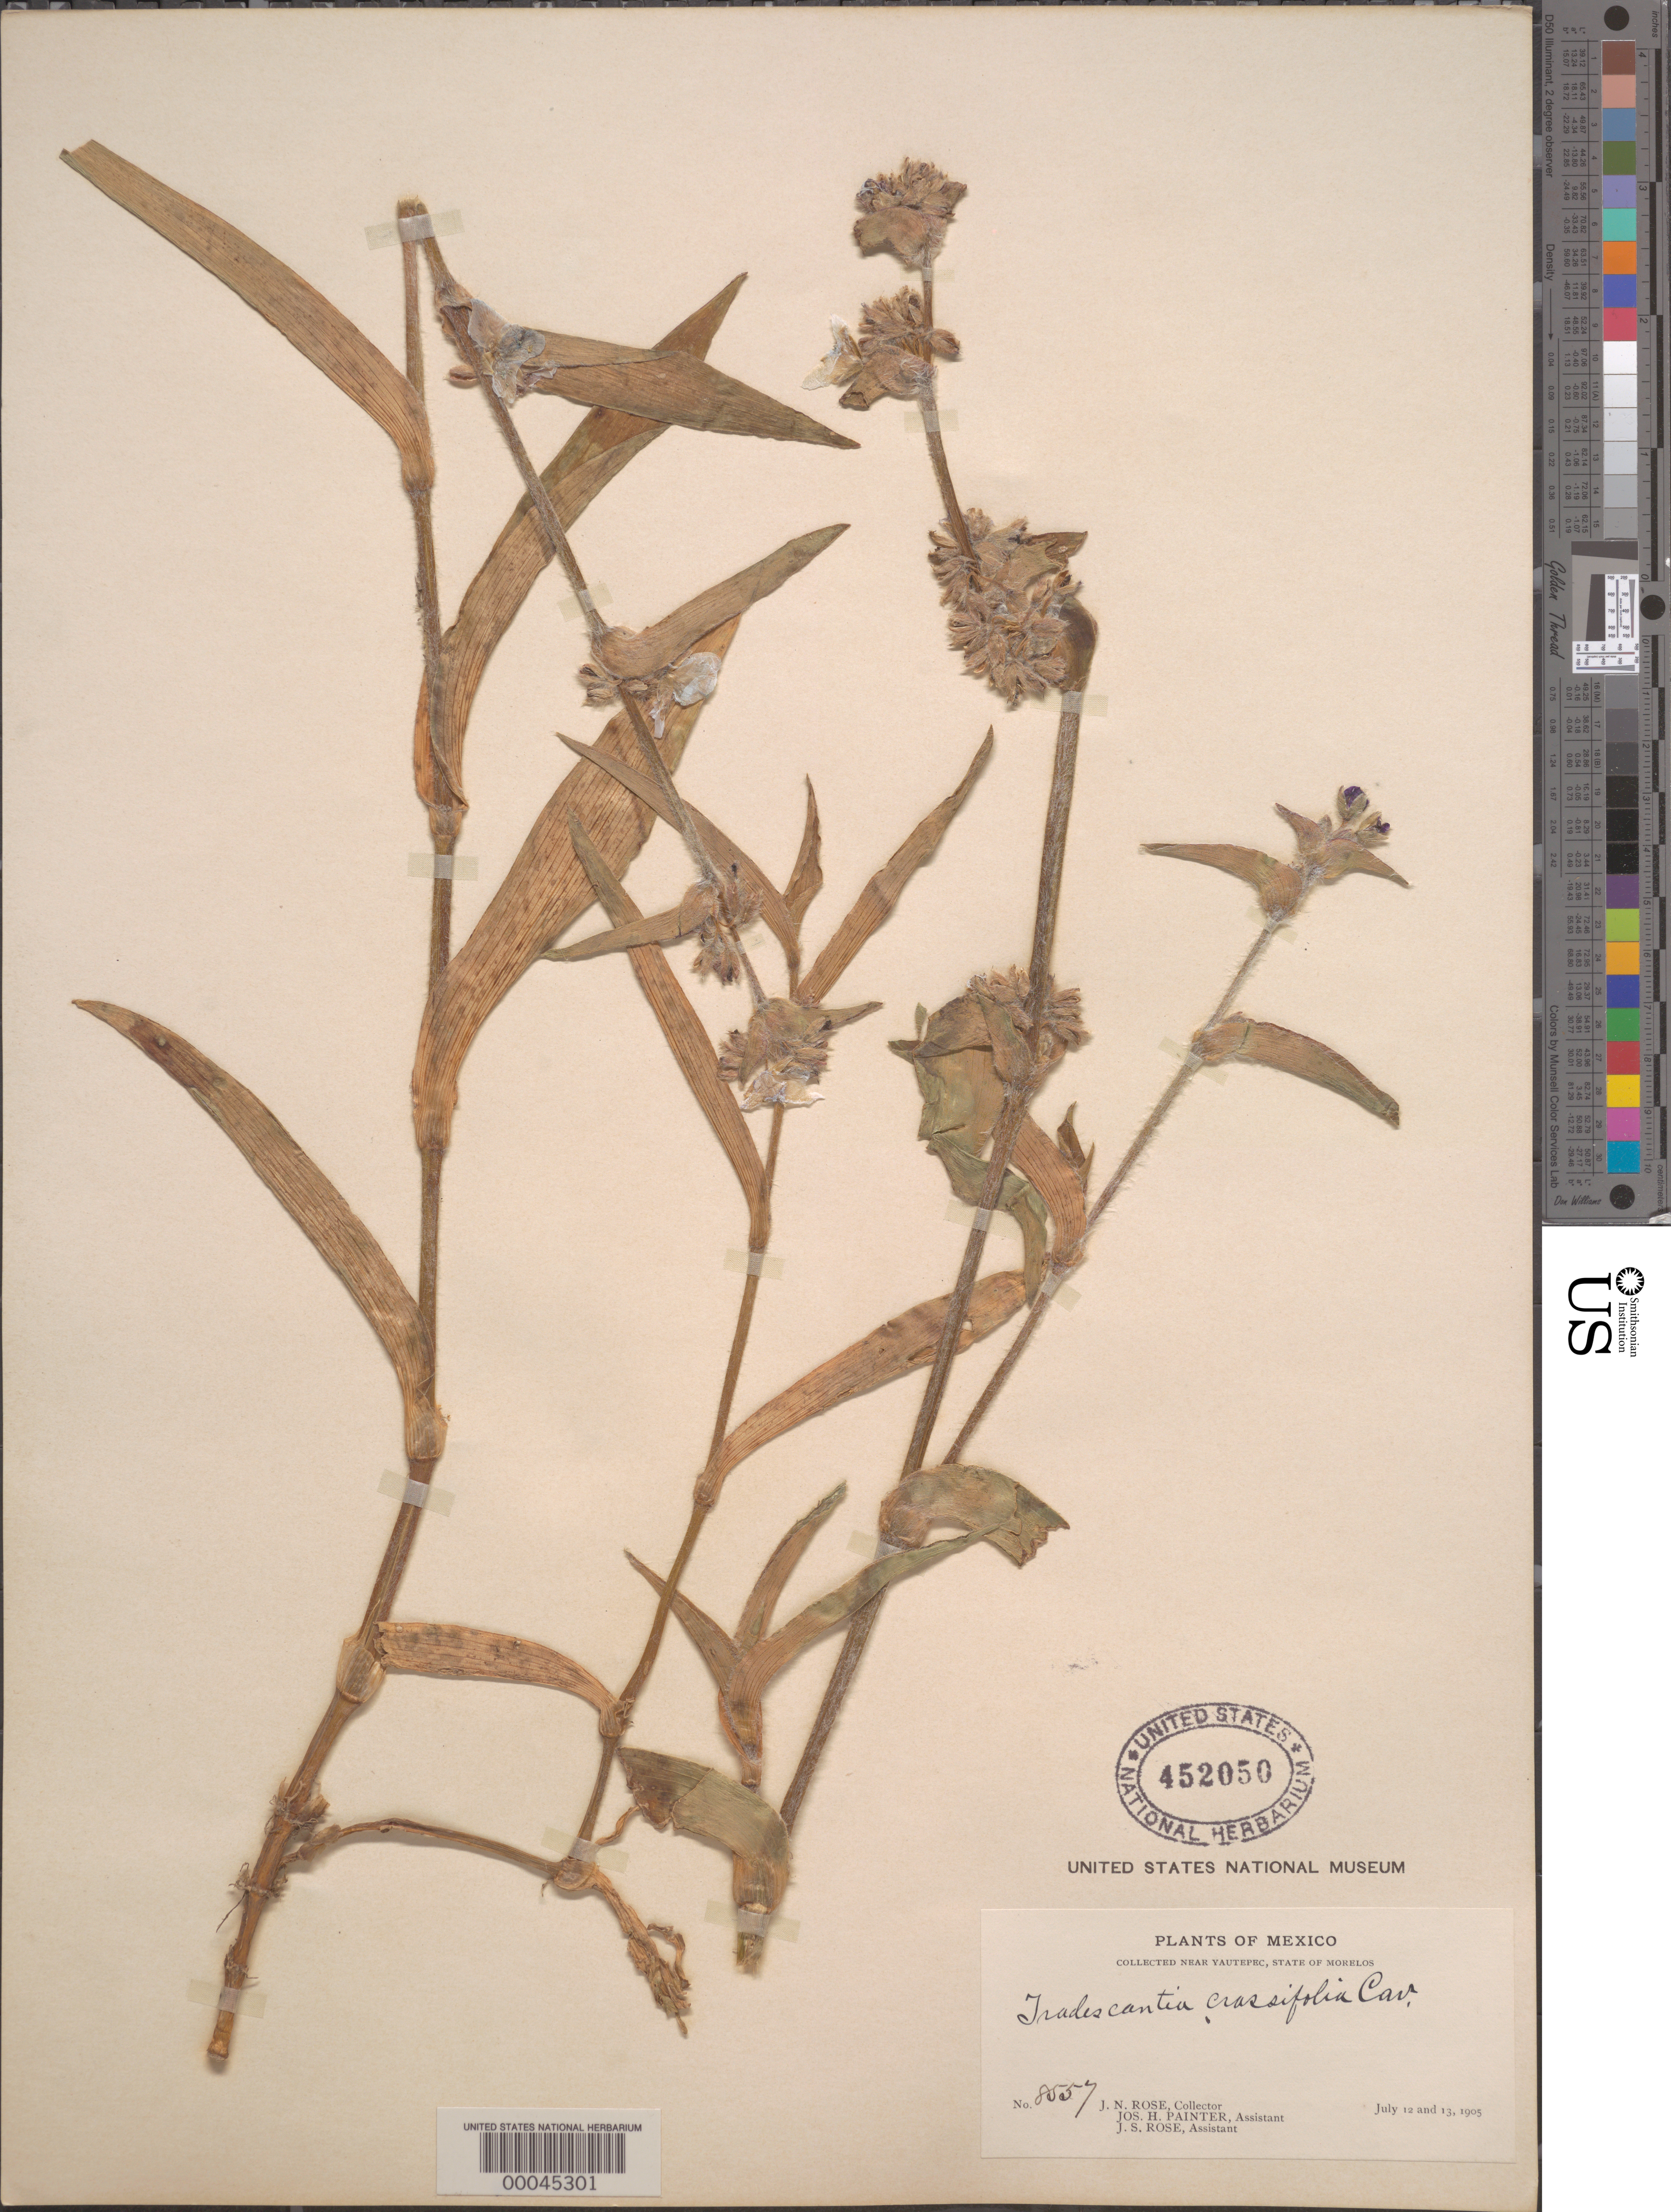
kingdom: Plantae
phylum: Tracheophyta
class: Liliopsida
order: Commelinales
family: Commelinaceae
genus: Tradescantia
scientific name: Tradescantia crassifolia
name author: Cav.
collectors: J. N. Rose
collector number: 8557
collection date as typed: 13 Jul 1905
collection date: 1905-07-13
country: Mexico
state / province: Morelos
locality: Near yautepec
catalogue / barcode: US 452050